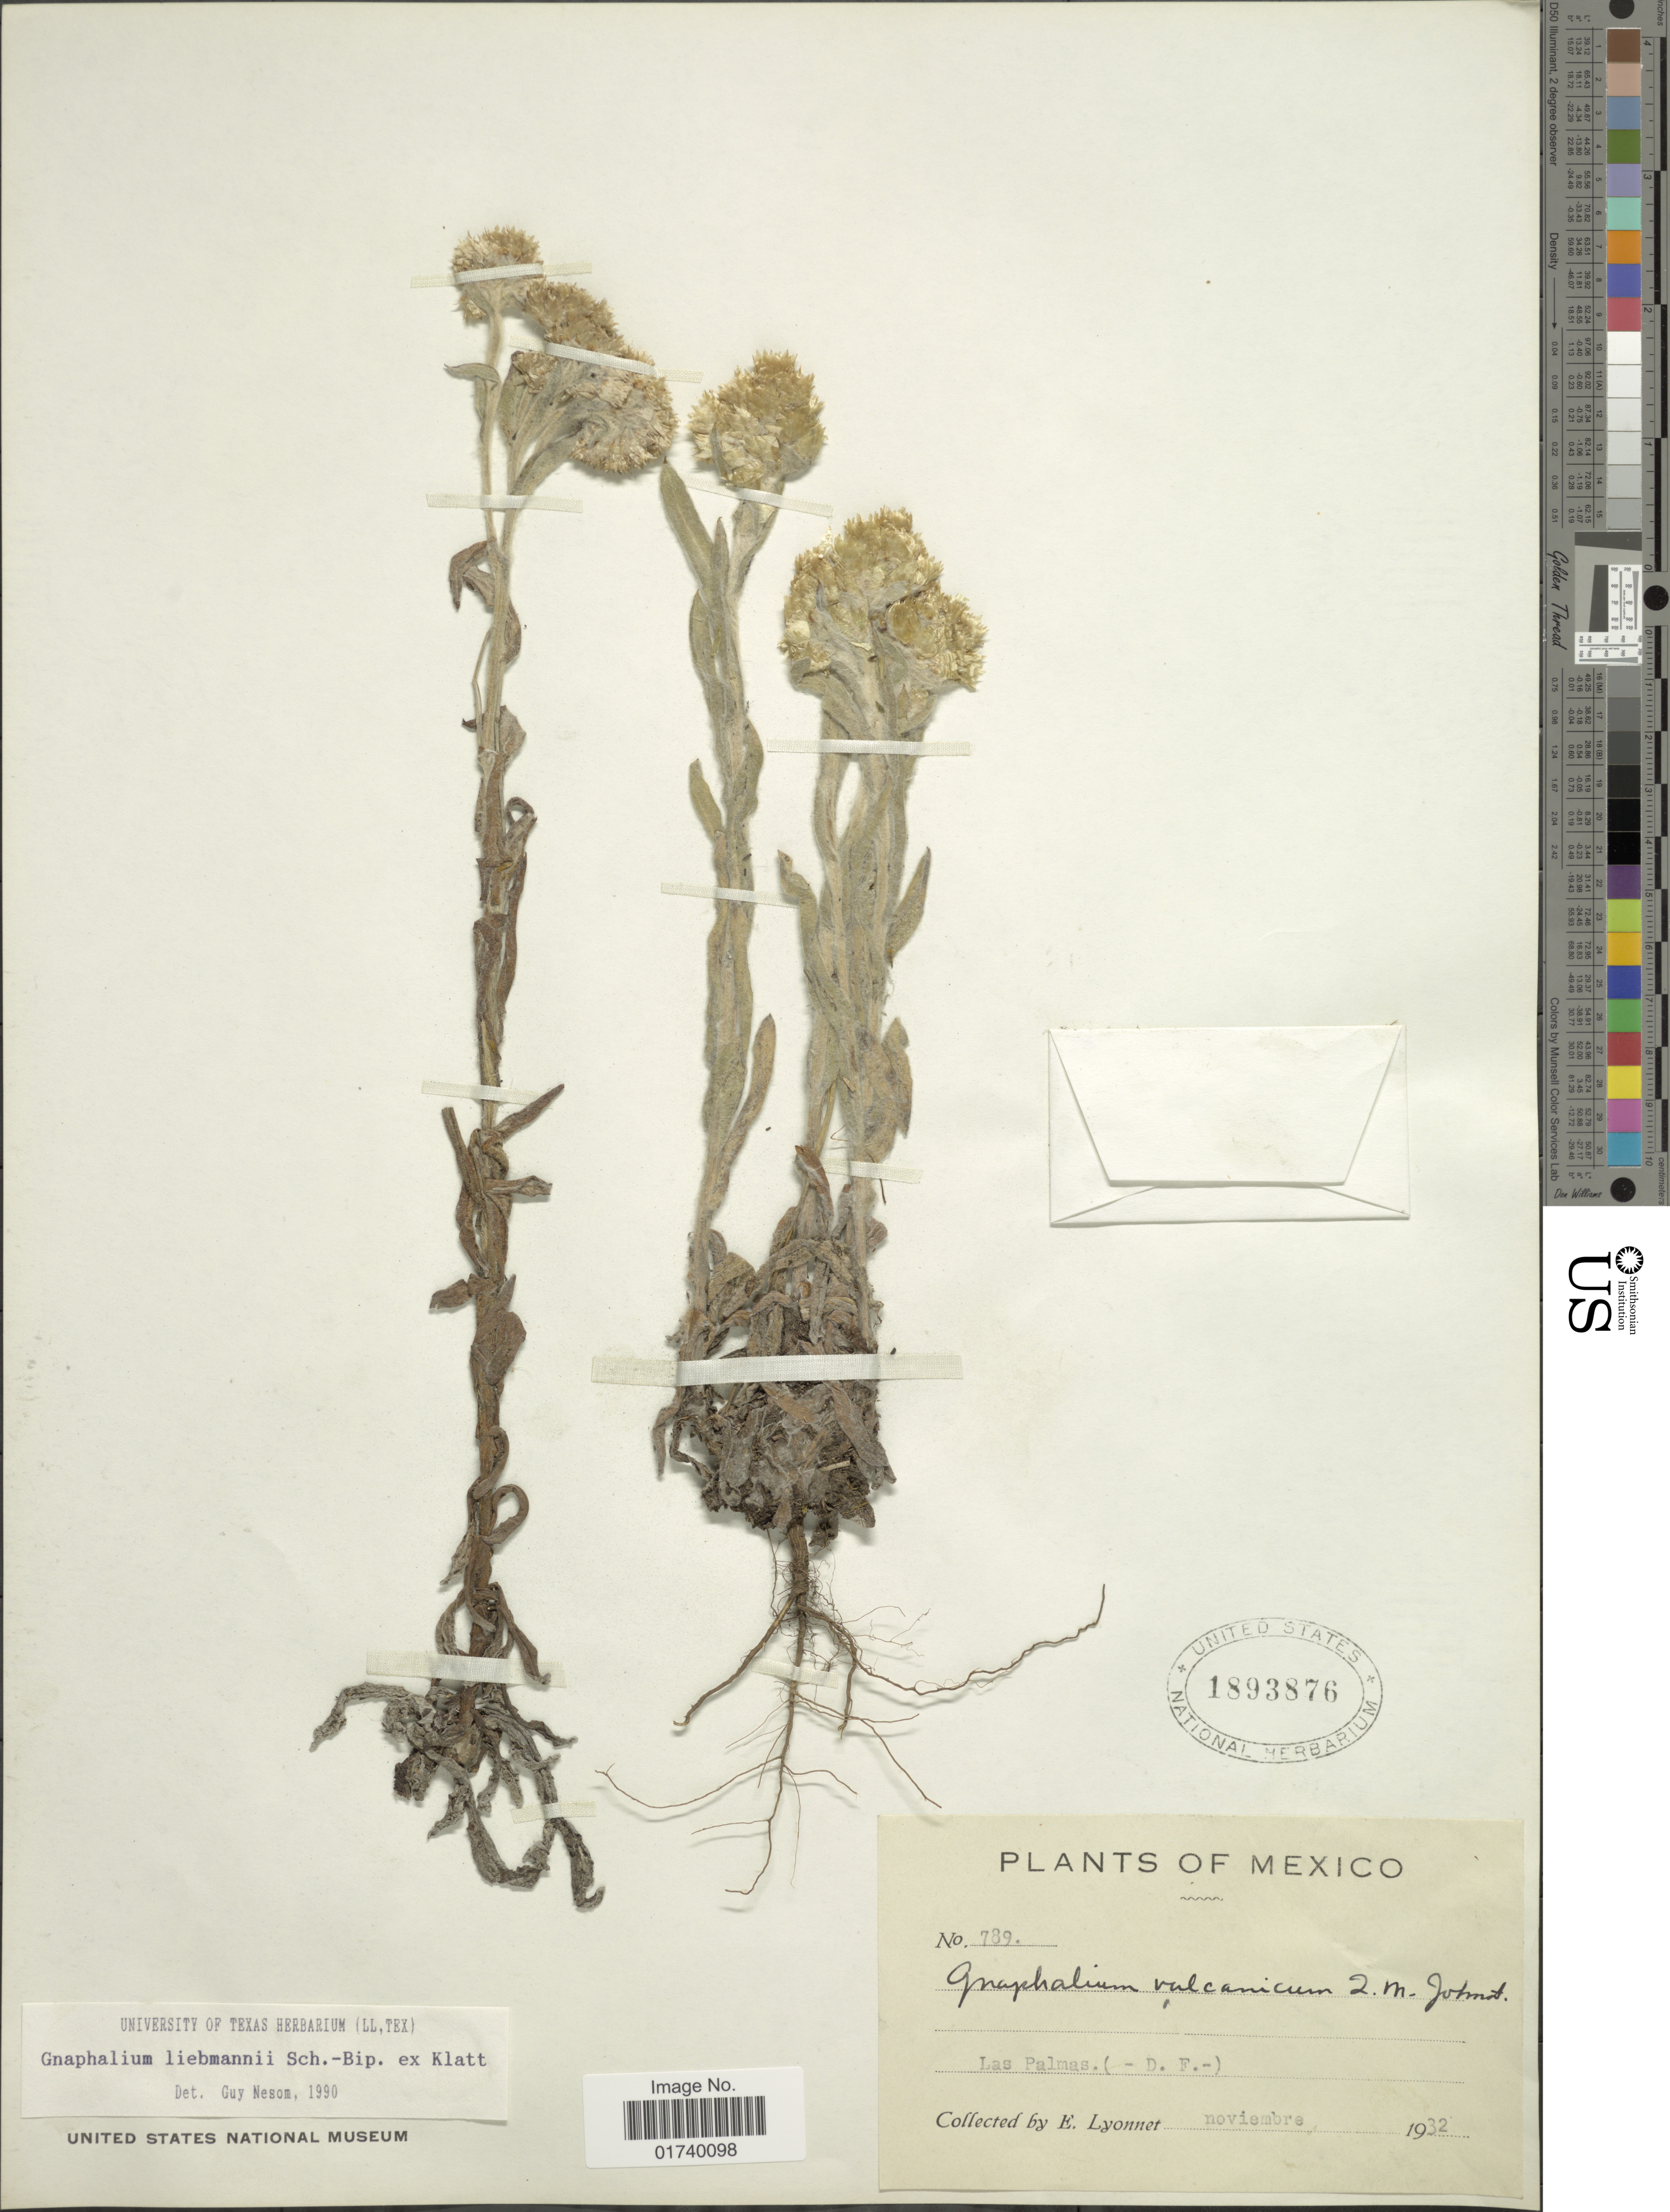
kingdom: Plantae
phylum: Tracheophyta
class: Magnoliopsida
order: Asterales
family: Asteraceae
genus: Pseudognaphalium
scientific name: Pseudognaphalium liebmannii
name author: (Sch. Bip. ex Klatt) Anderb.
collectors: E. Lyonnet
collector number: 789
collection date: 1932-11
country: Mexico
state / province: Distrito Federal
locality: Las Palmas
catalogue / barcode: US 1893876